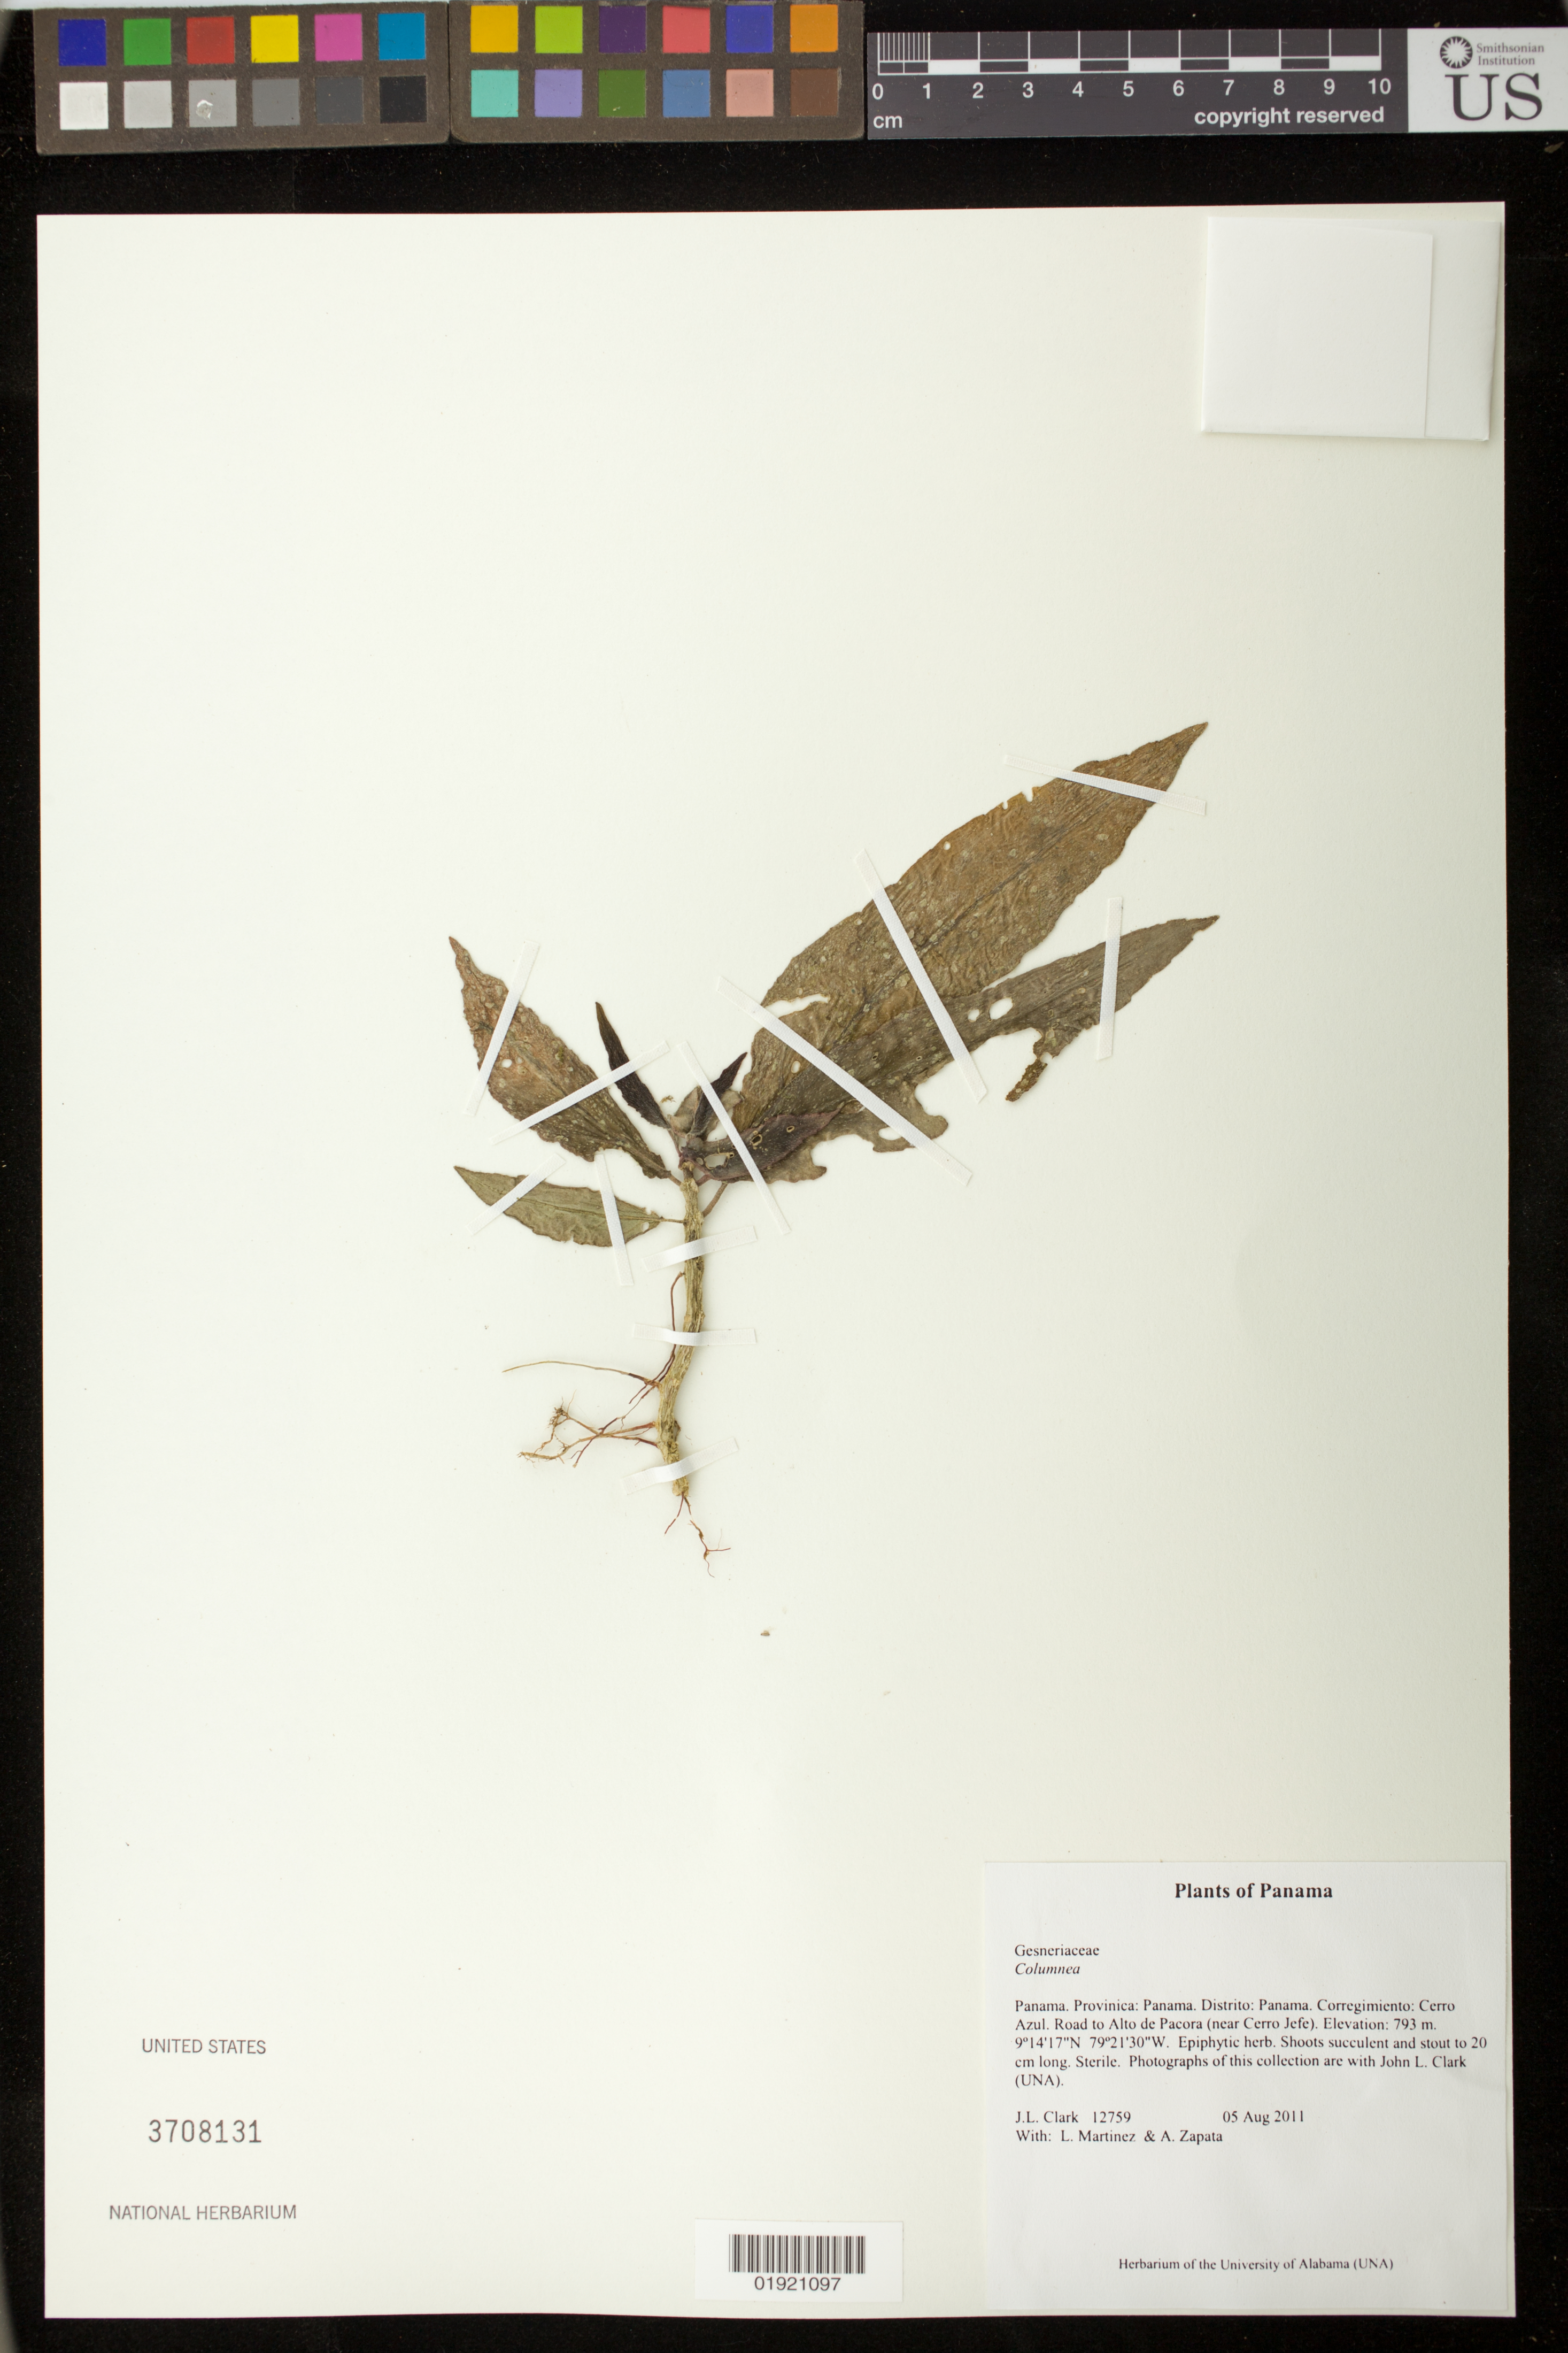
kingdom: Plantae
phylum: Tracheophyta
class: Magnoliopsida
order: Lamiales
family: Gesneriaceae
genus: Columnea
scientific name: Columnea sp.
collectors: J. L. Clark, L. Martinez & A. Zapata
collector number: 12759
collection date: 2011-08-05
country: Panama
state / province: Panamá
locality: Corregimiento: Cerro Azul. Road to Pacora (near Cerro Jefe).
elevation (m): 793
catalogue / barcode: US 3708131